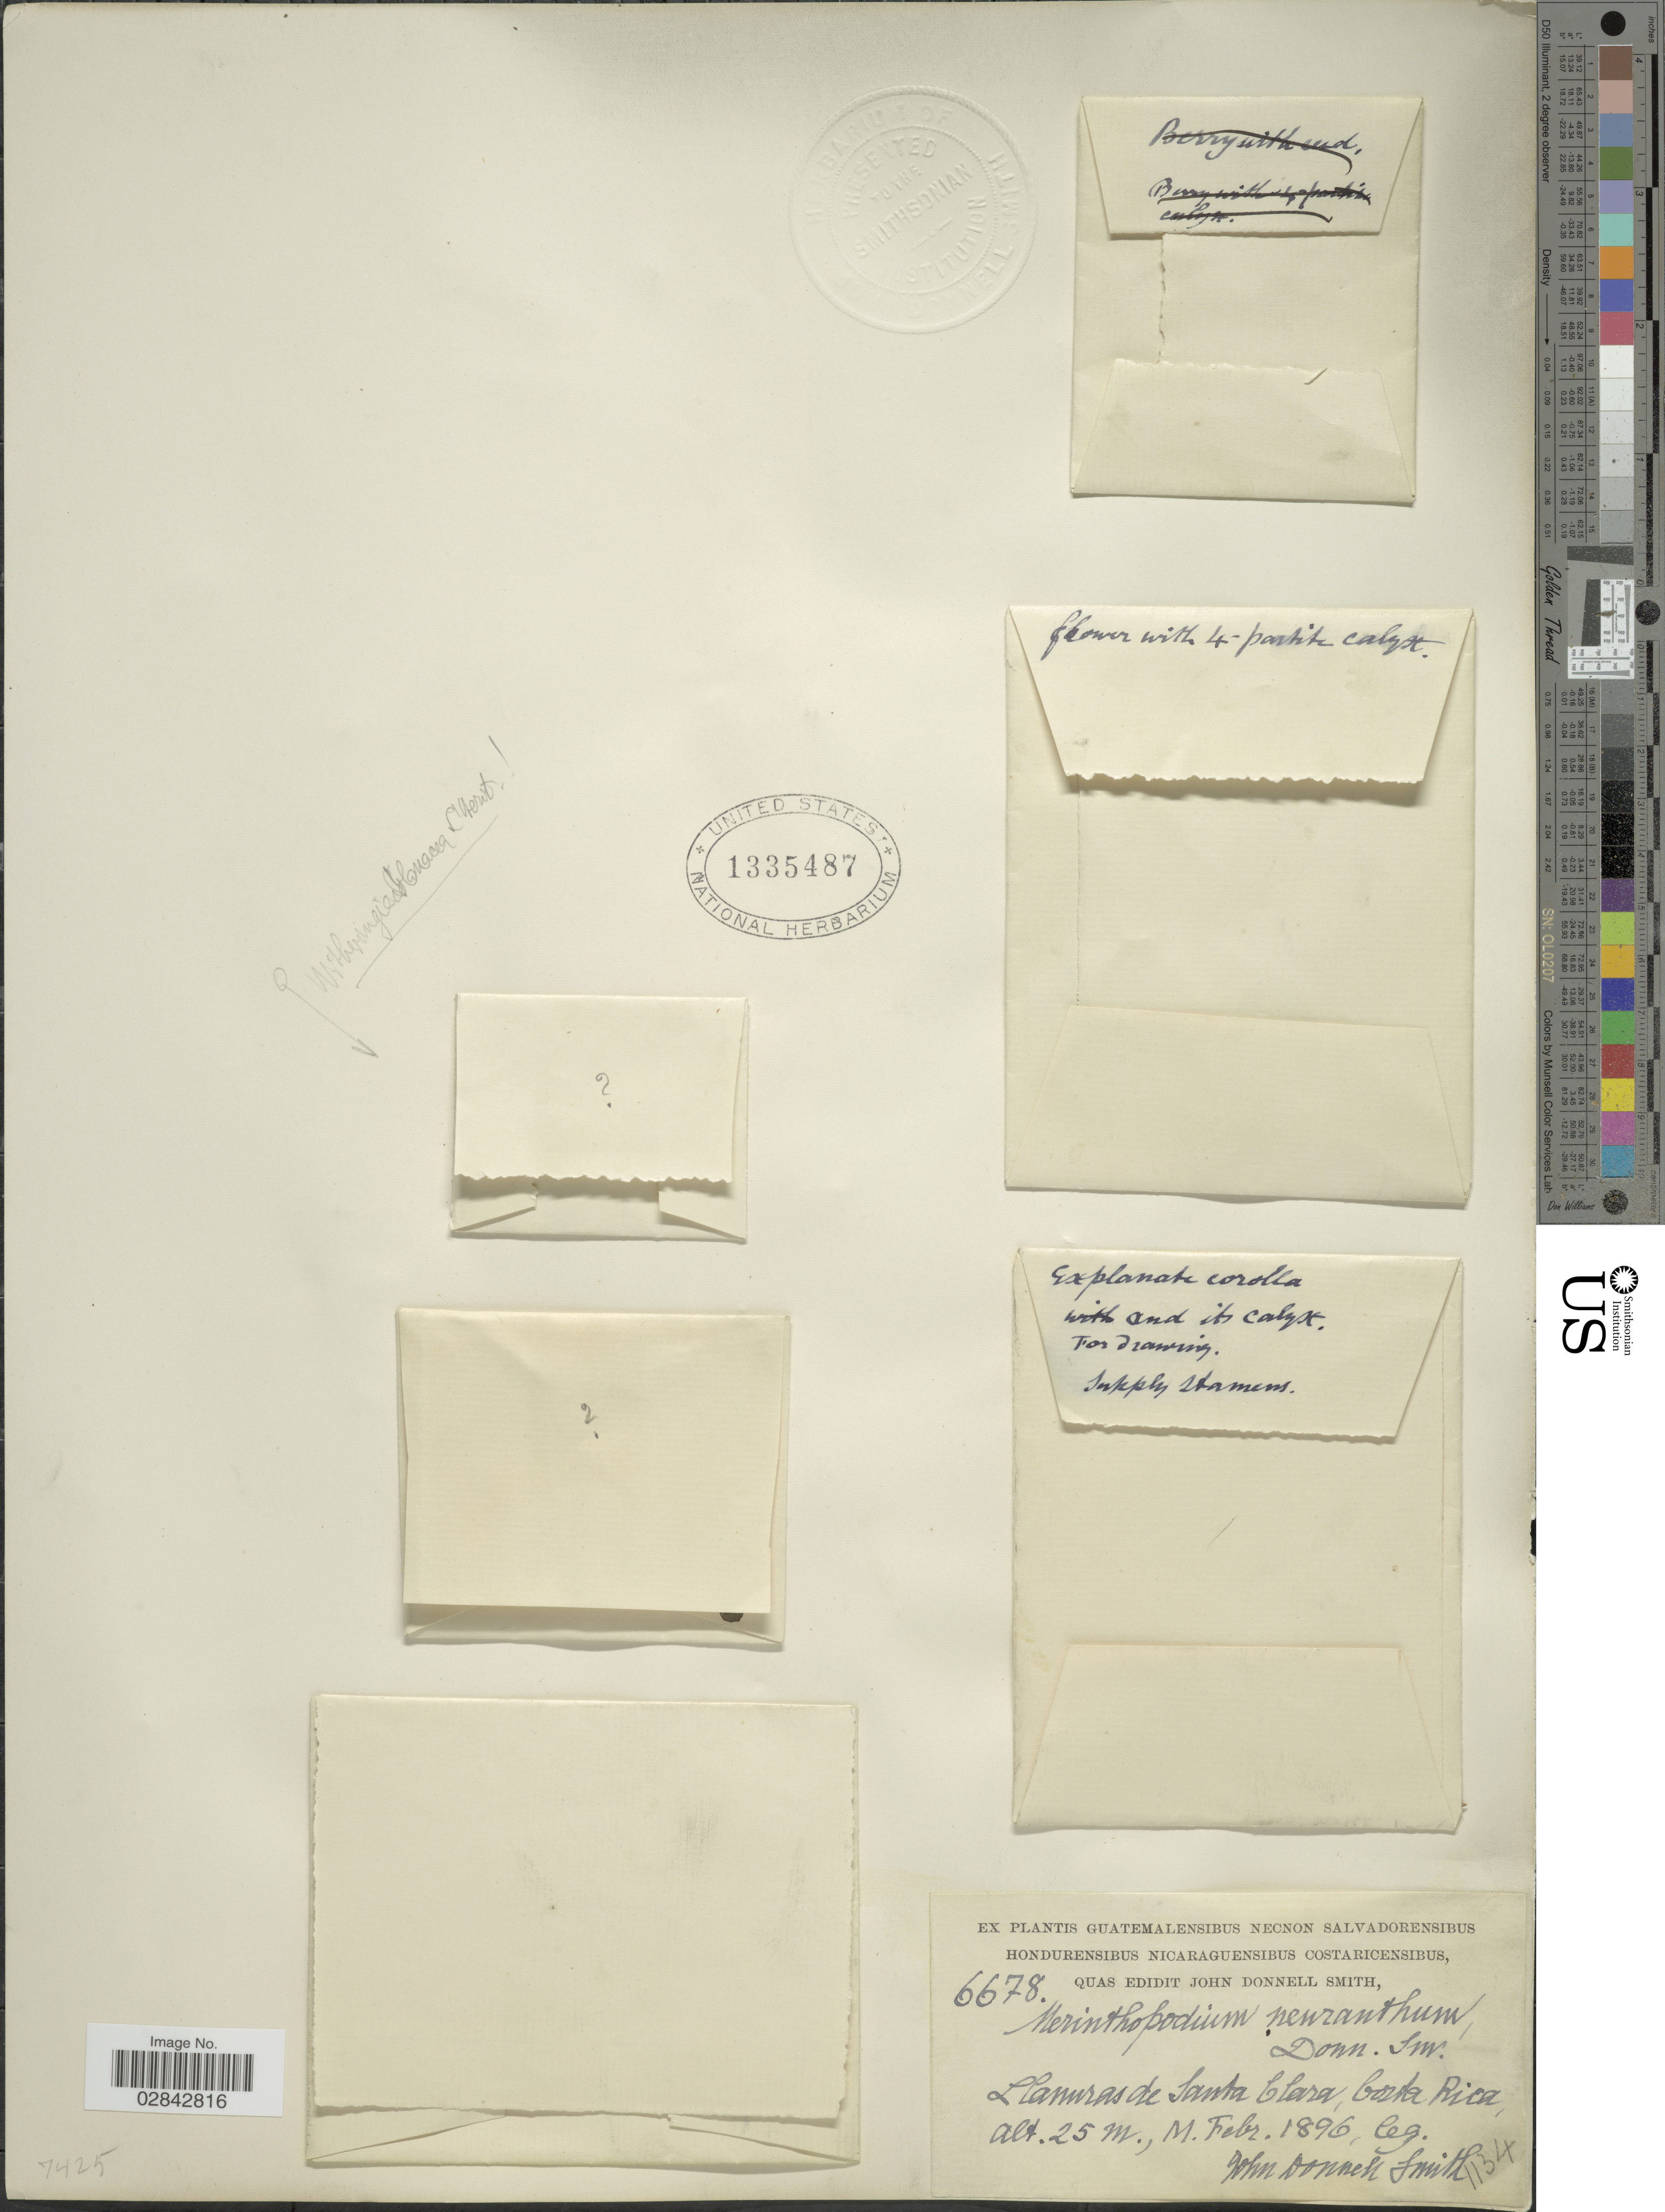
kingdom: Plantae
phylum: Tracheophyta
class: Magnoliopsida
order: Solanales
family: Solanaceae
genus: Markea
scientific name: Markea neurantha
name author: Hemsl.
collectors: J. Donnell Smith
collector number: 6678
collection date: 1896-02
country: Costa Rica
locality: Llanuras de Santa Clara.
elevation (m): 25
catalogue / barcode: US 1335487